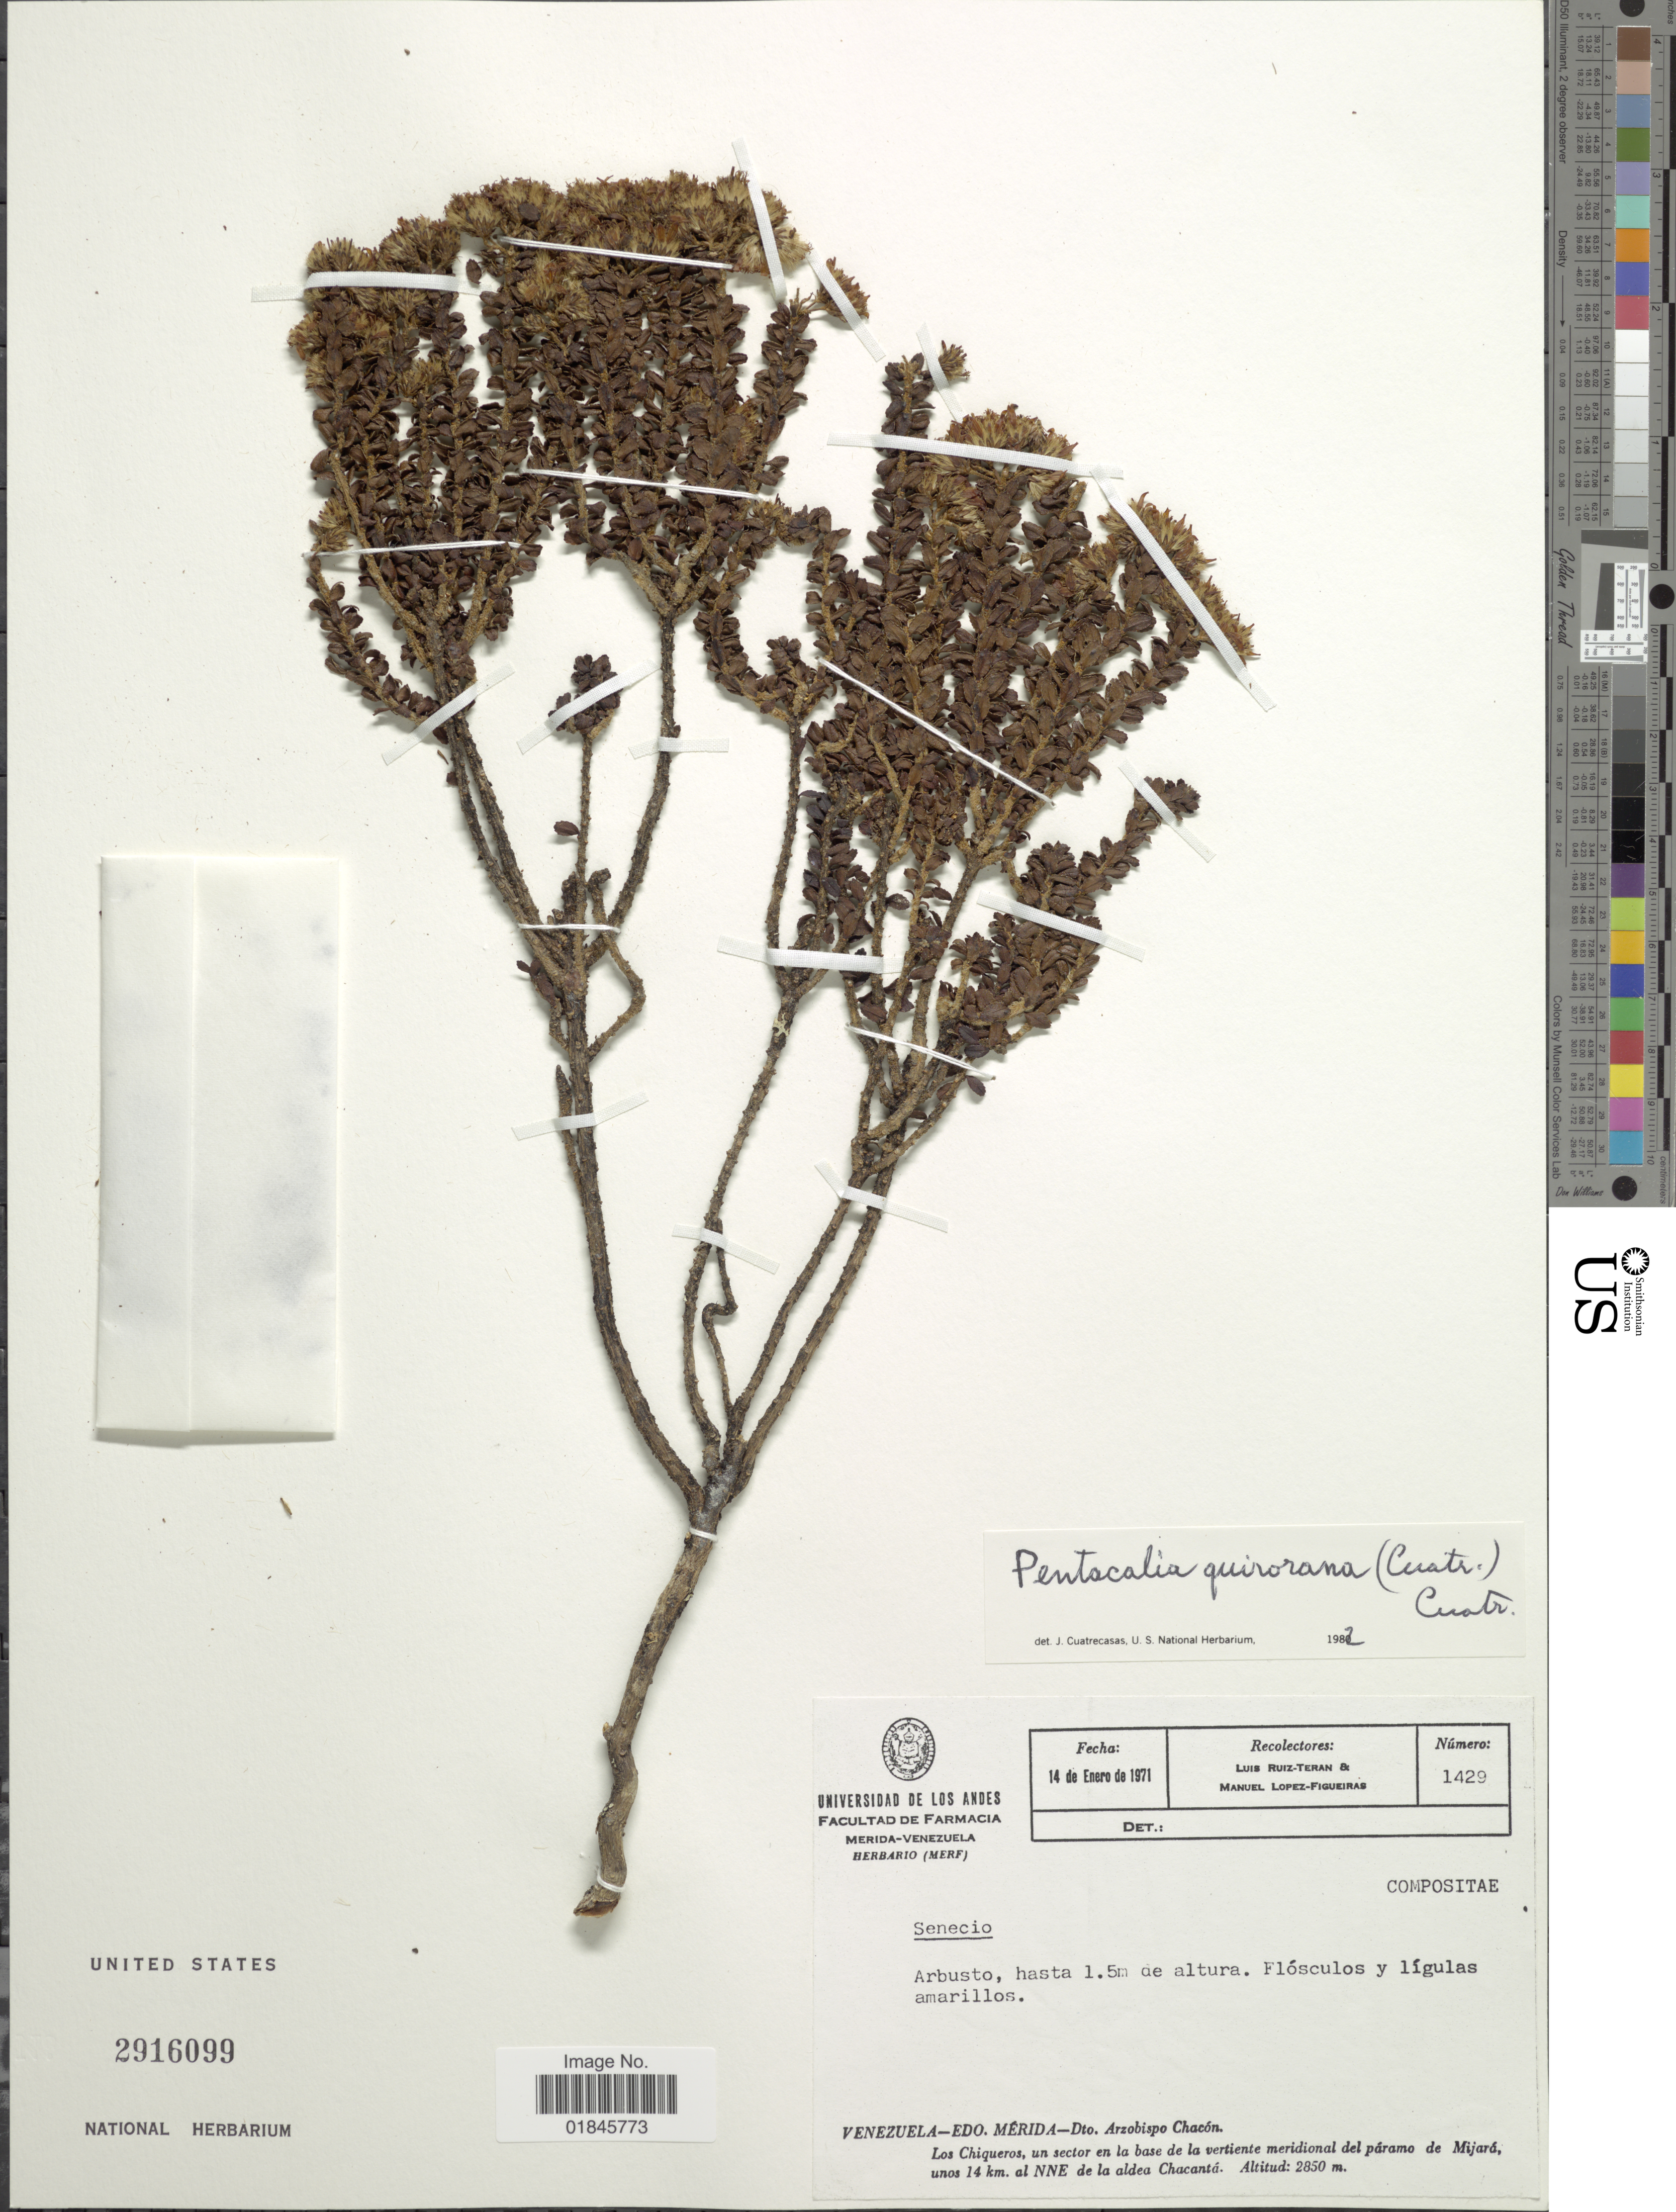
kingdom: Plantae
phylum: Tracheophyta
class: Magnoliopsida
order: Asterales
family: Asteraceae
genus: Pentacalia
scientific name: Pentacalia quirorana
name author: (Cuatrec.) Cuatrec.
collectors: L. Teran & M. López Figueiras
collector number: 1429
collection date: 1971-01-14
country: Venezuela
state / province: Mérida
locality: Venezuela - Edo. Mérida - Dto. Arzobispo Chacón. Los Chiqueros, un sector en la base de la vertiente meridional del p5ramo de Mijará, unos 14 km. al NNE de la aldea Chacantá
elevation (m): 2850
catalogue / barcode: US 2916099